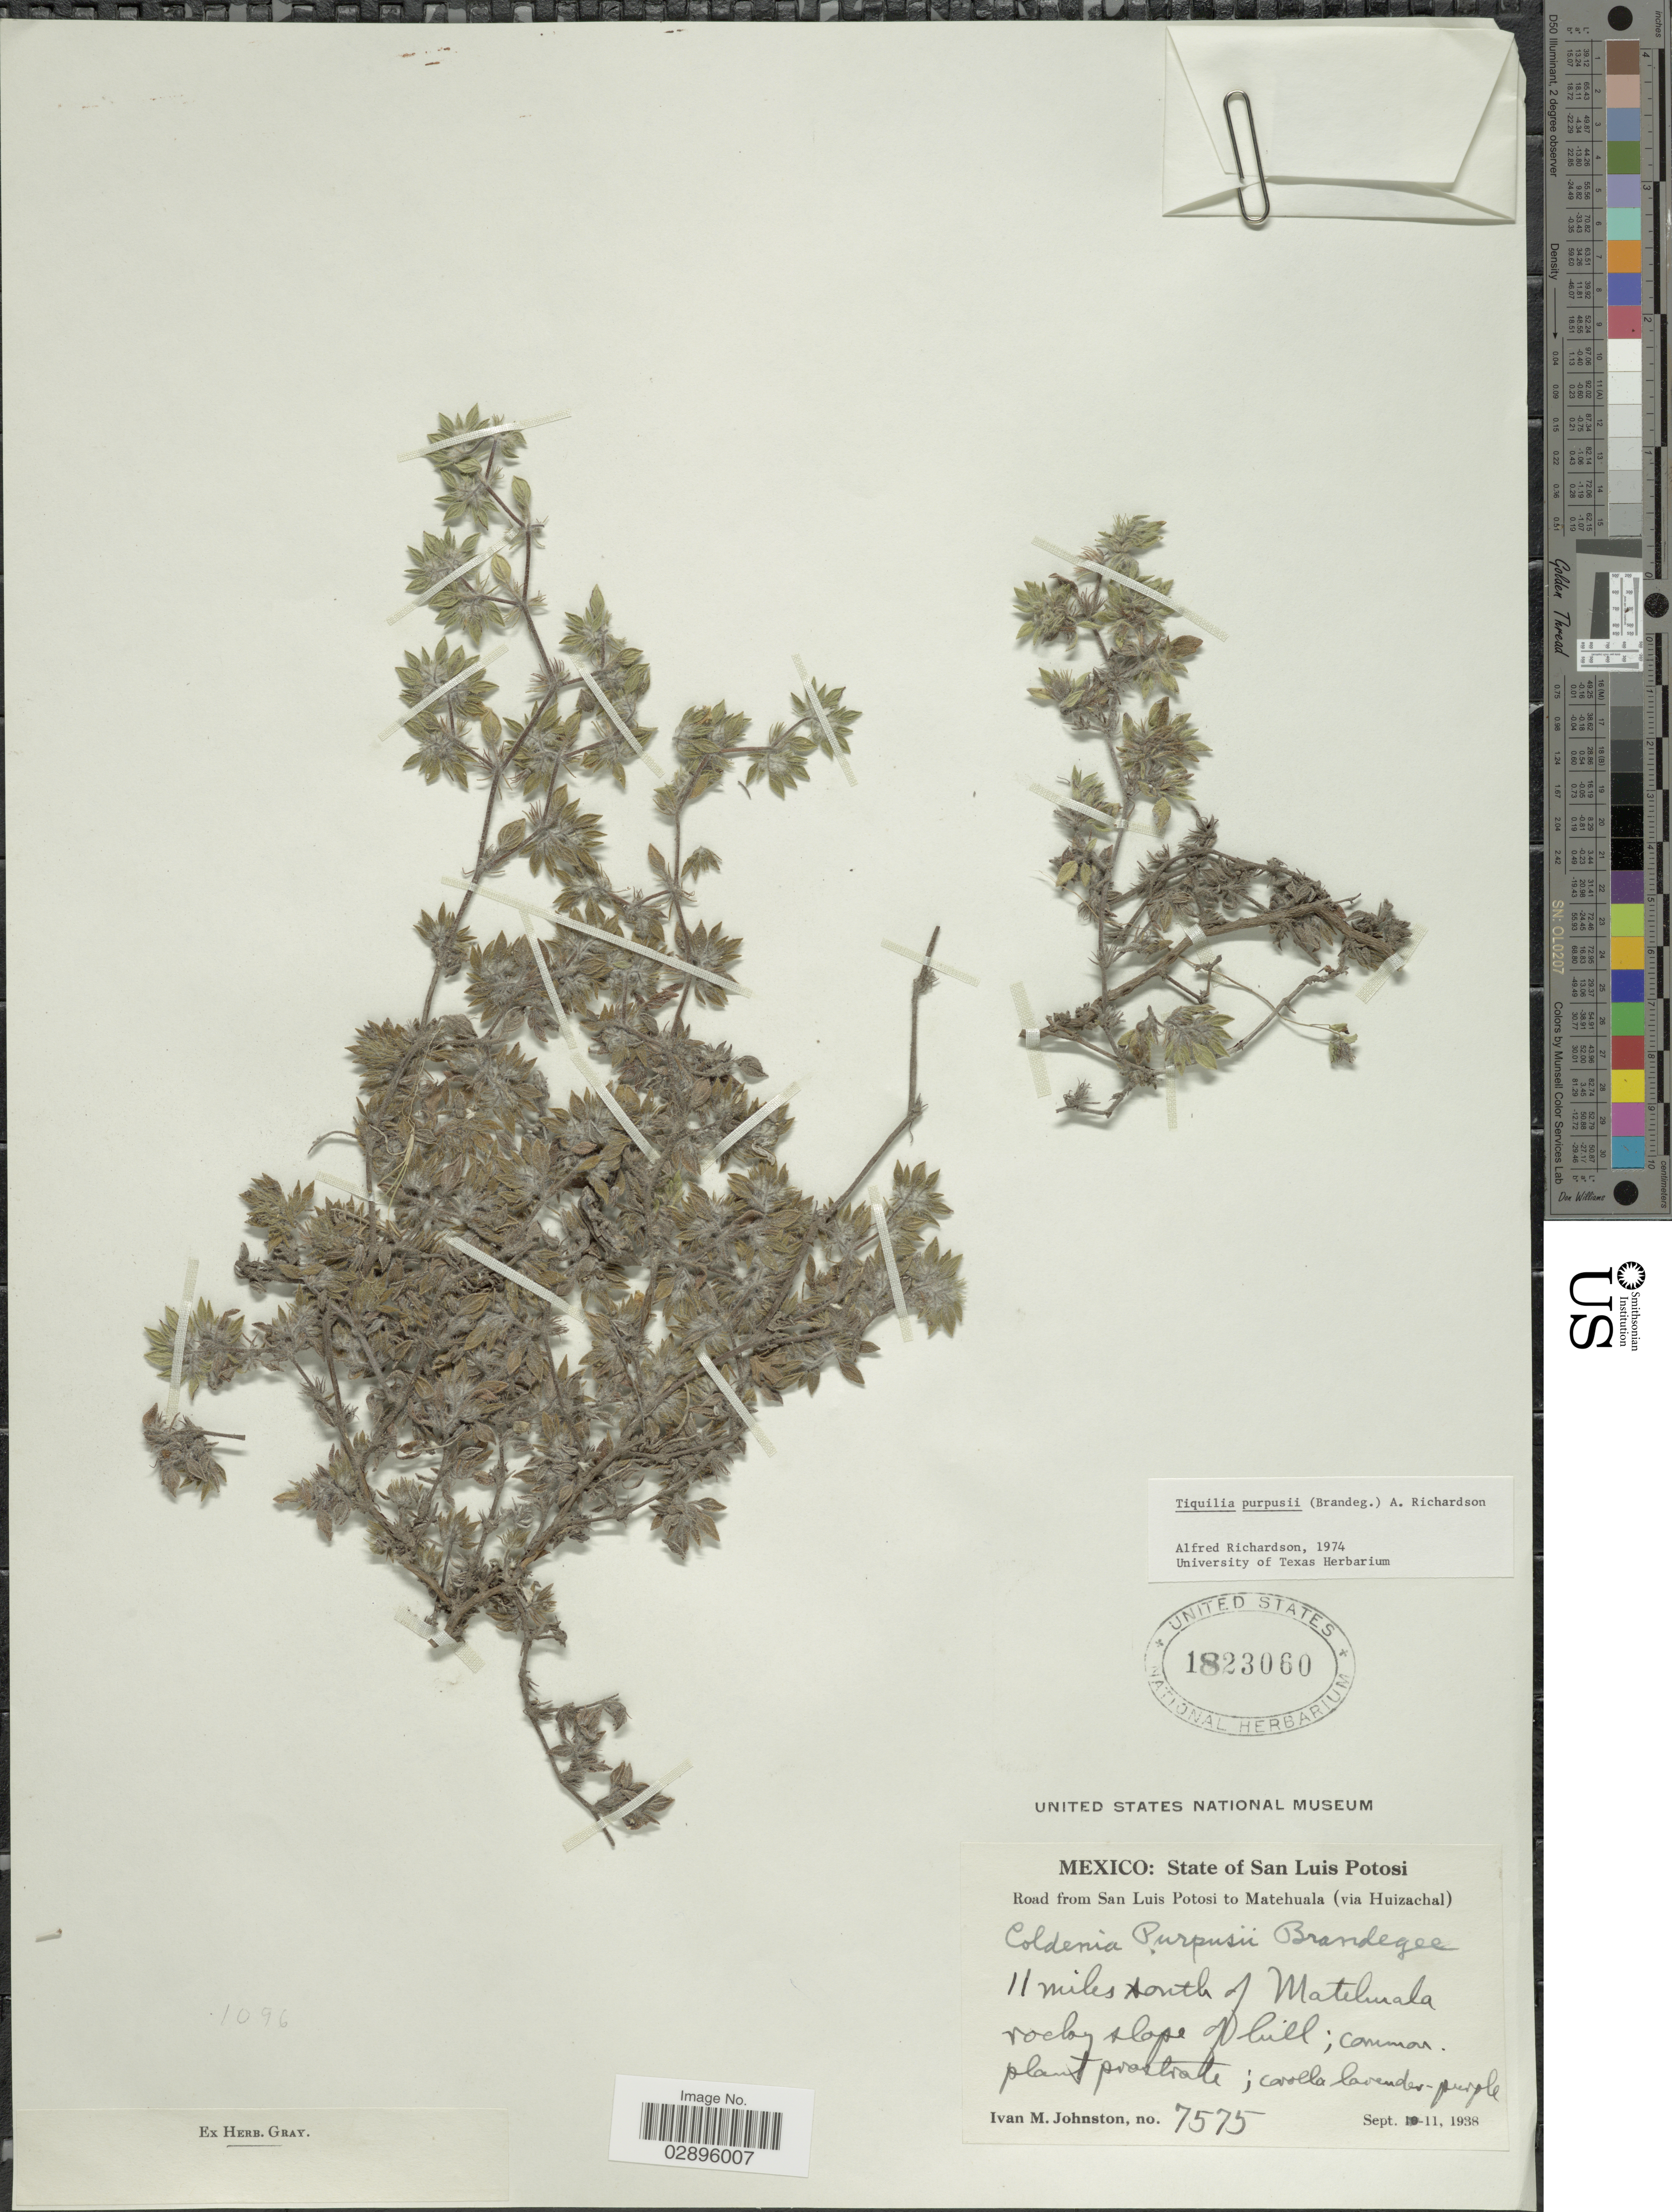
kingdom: Plantae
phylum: Tracheophyta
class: Magnoliopsida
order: Boraginales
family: Ehretiaceae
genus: Tiquilia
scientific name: Tiquilia purpusii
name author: (Brandegee) A.T. Richardson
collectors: I.M. Johnston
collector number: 7575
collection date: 1938-09-11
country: Mexico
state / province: San Luis Potosí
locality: Road from San Luis Potosí to Matehuala (via Huizachal). 11 miles south of Matehuala.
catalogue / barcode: US 1823060